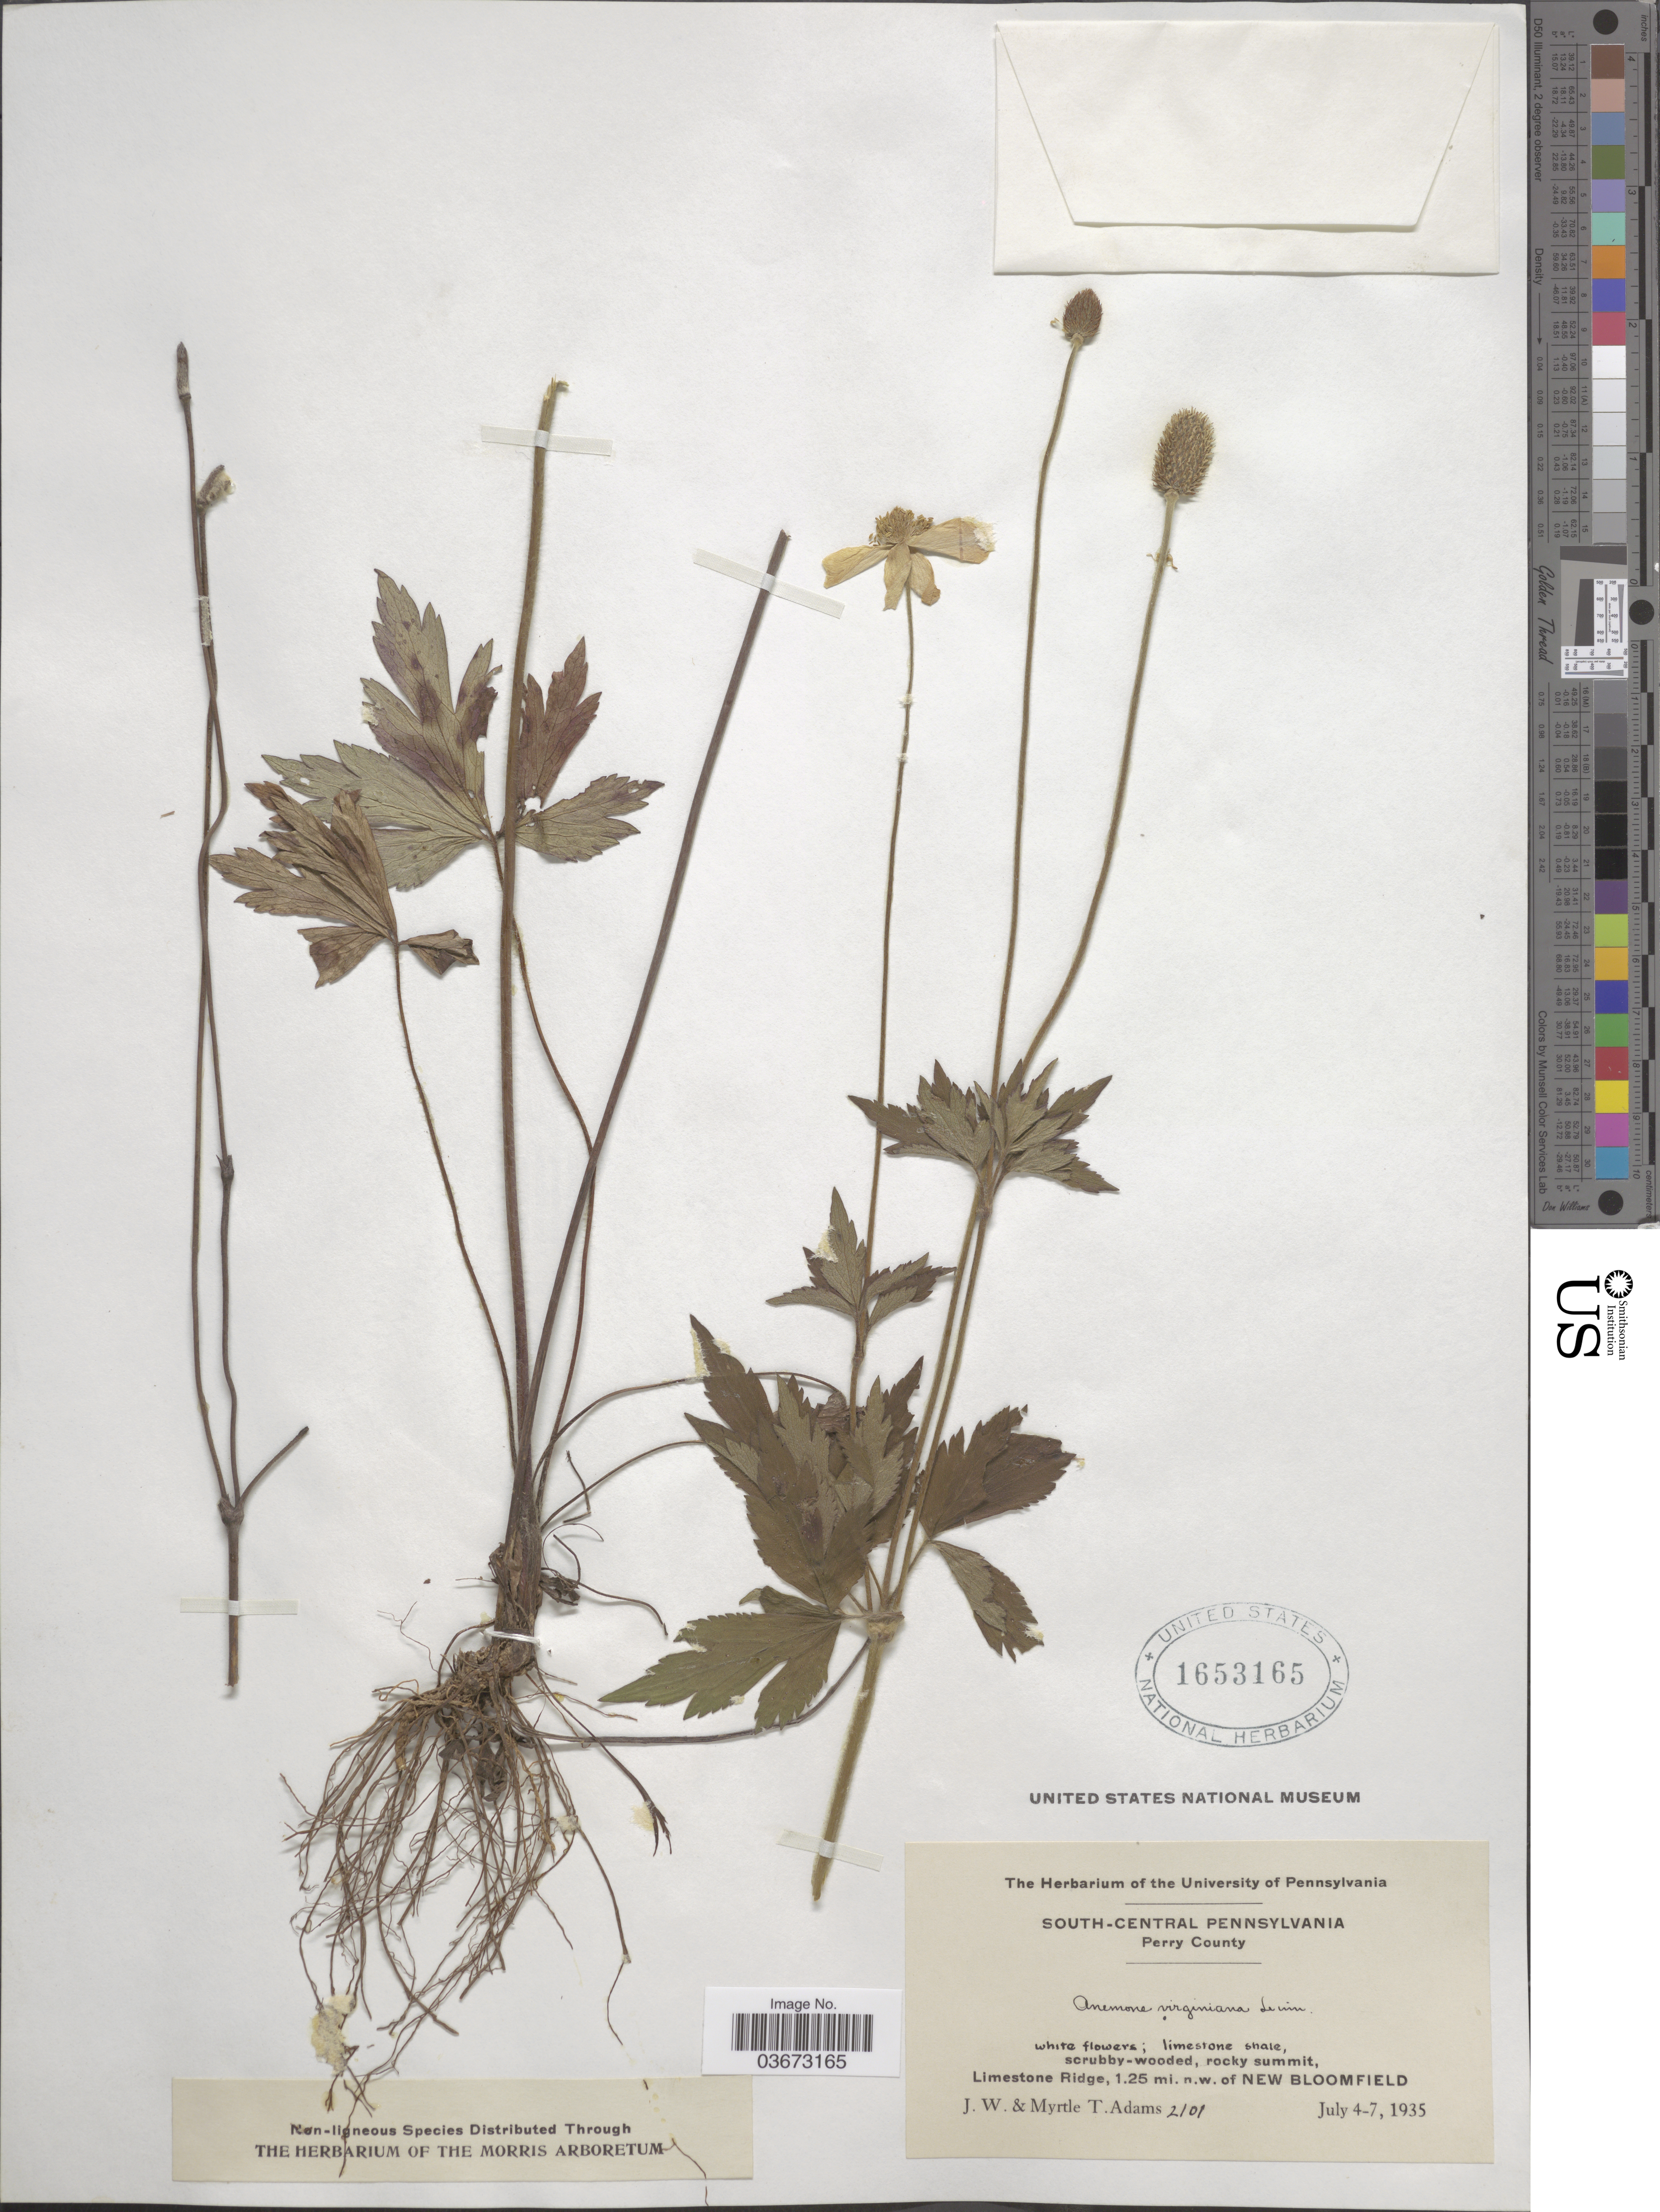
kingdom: Plantae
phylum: Tracheophyta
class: Magnoliopsida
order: Ranunculales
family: Ranunculaceae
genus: Anemone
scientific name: Anemone virginiana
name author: L.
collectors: J. Adams & M. T. Adams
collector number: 2101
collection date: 1935-07-04/1935-07-07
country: United States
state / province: Pennsylvania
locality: South-Central Pennsylvania. Perry County. Limestone Ridge, 1.25 mi. n.w. of New Bloomfield.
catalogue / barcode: US 1653165